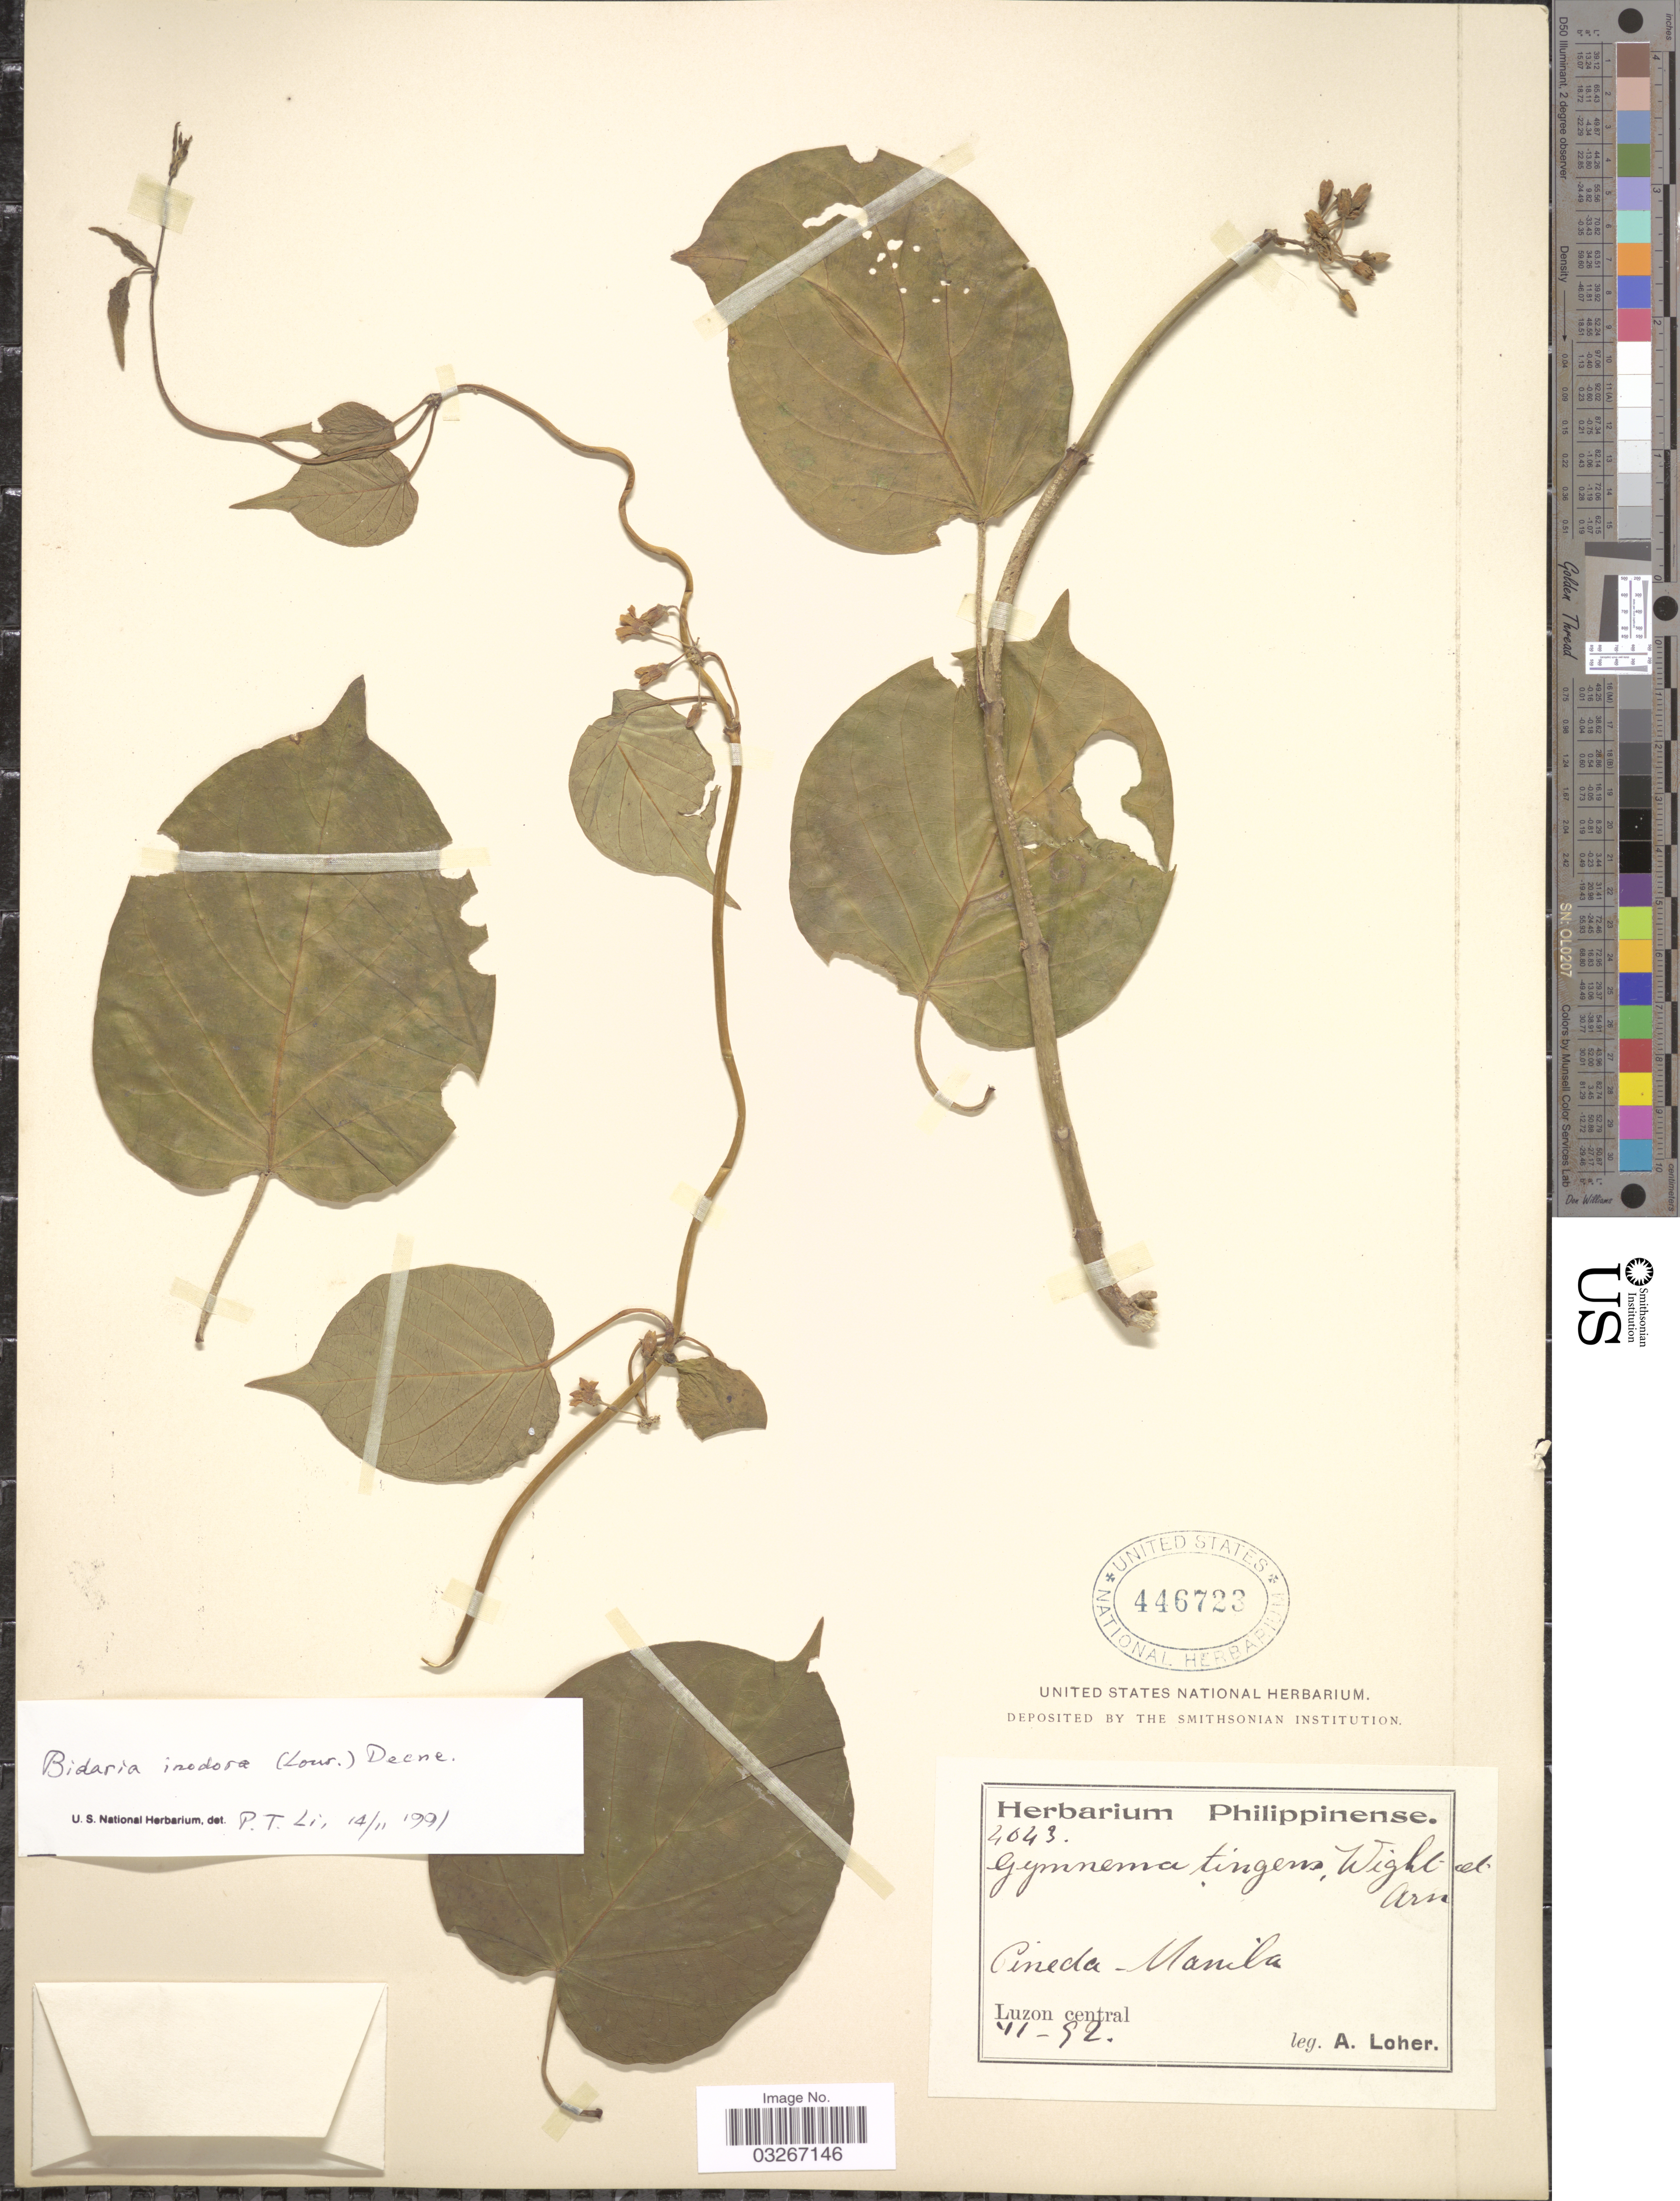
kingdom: Plantae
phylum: Tracheophyta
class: Magnoliopsida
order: Gentianales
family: Apocynaceae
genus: Gymnema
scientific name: Gymnema tingens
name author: (Roxb.) Wight & Arn.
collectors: A. Loher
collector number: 4043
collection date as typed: Transcribed d/m/y: /11/92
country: Philippines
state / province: Central Luzon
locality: Pineda-Manila. Luzon central.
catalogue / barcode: US 446723